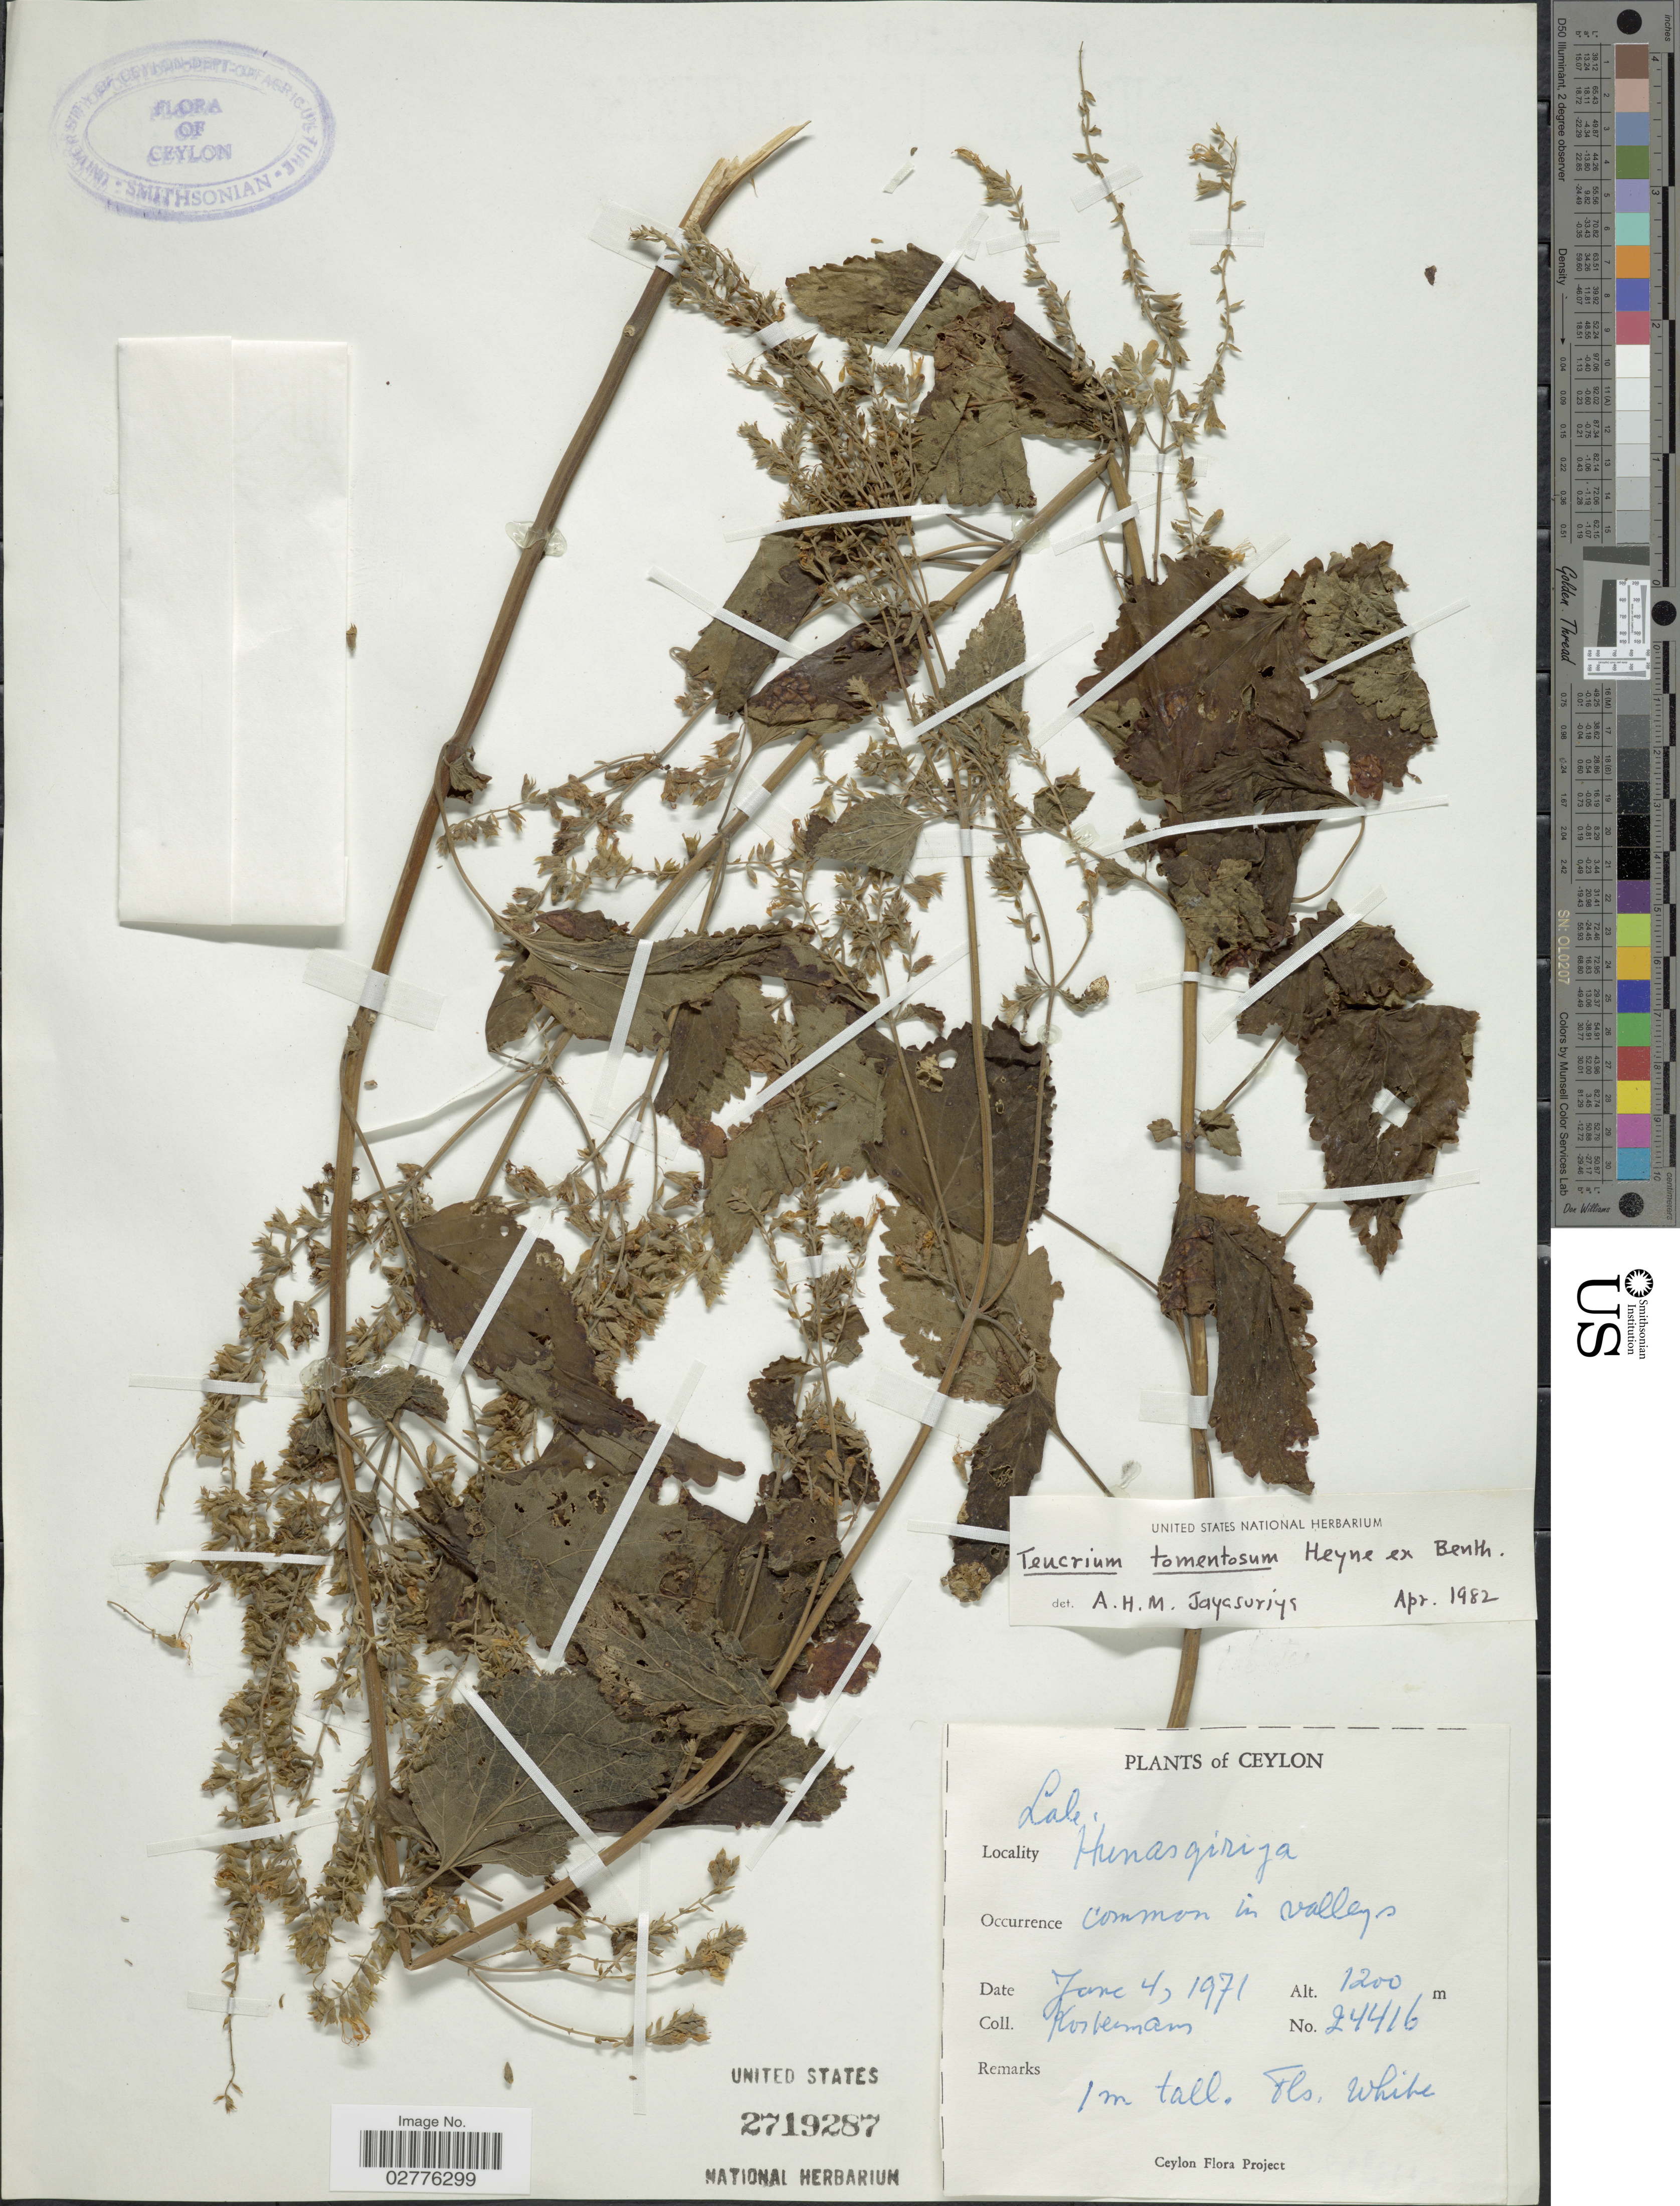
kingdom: Plantae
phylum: Tracheophyta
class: Magnoliopsida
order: Lamiales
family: Lamiaceae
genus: Teucrium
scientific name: Teucrium tomentosum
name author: Lam.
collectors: Kostermans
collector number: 24416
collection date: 1971-06-04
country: Sri Lanka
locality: Ceylon, Hunasgirija.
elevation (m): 1200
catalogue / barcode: US 2719287